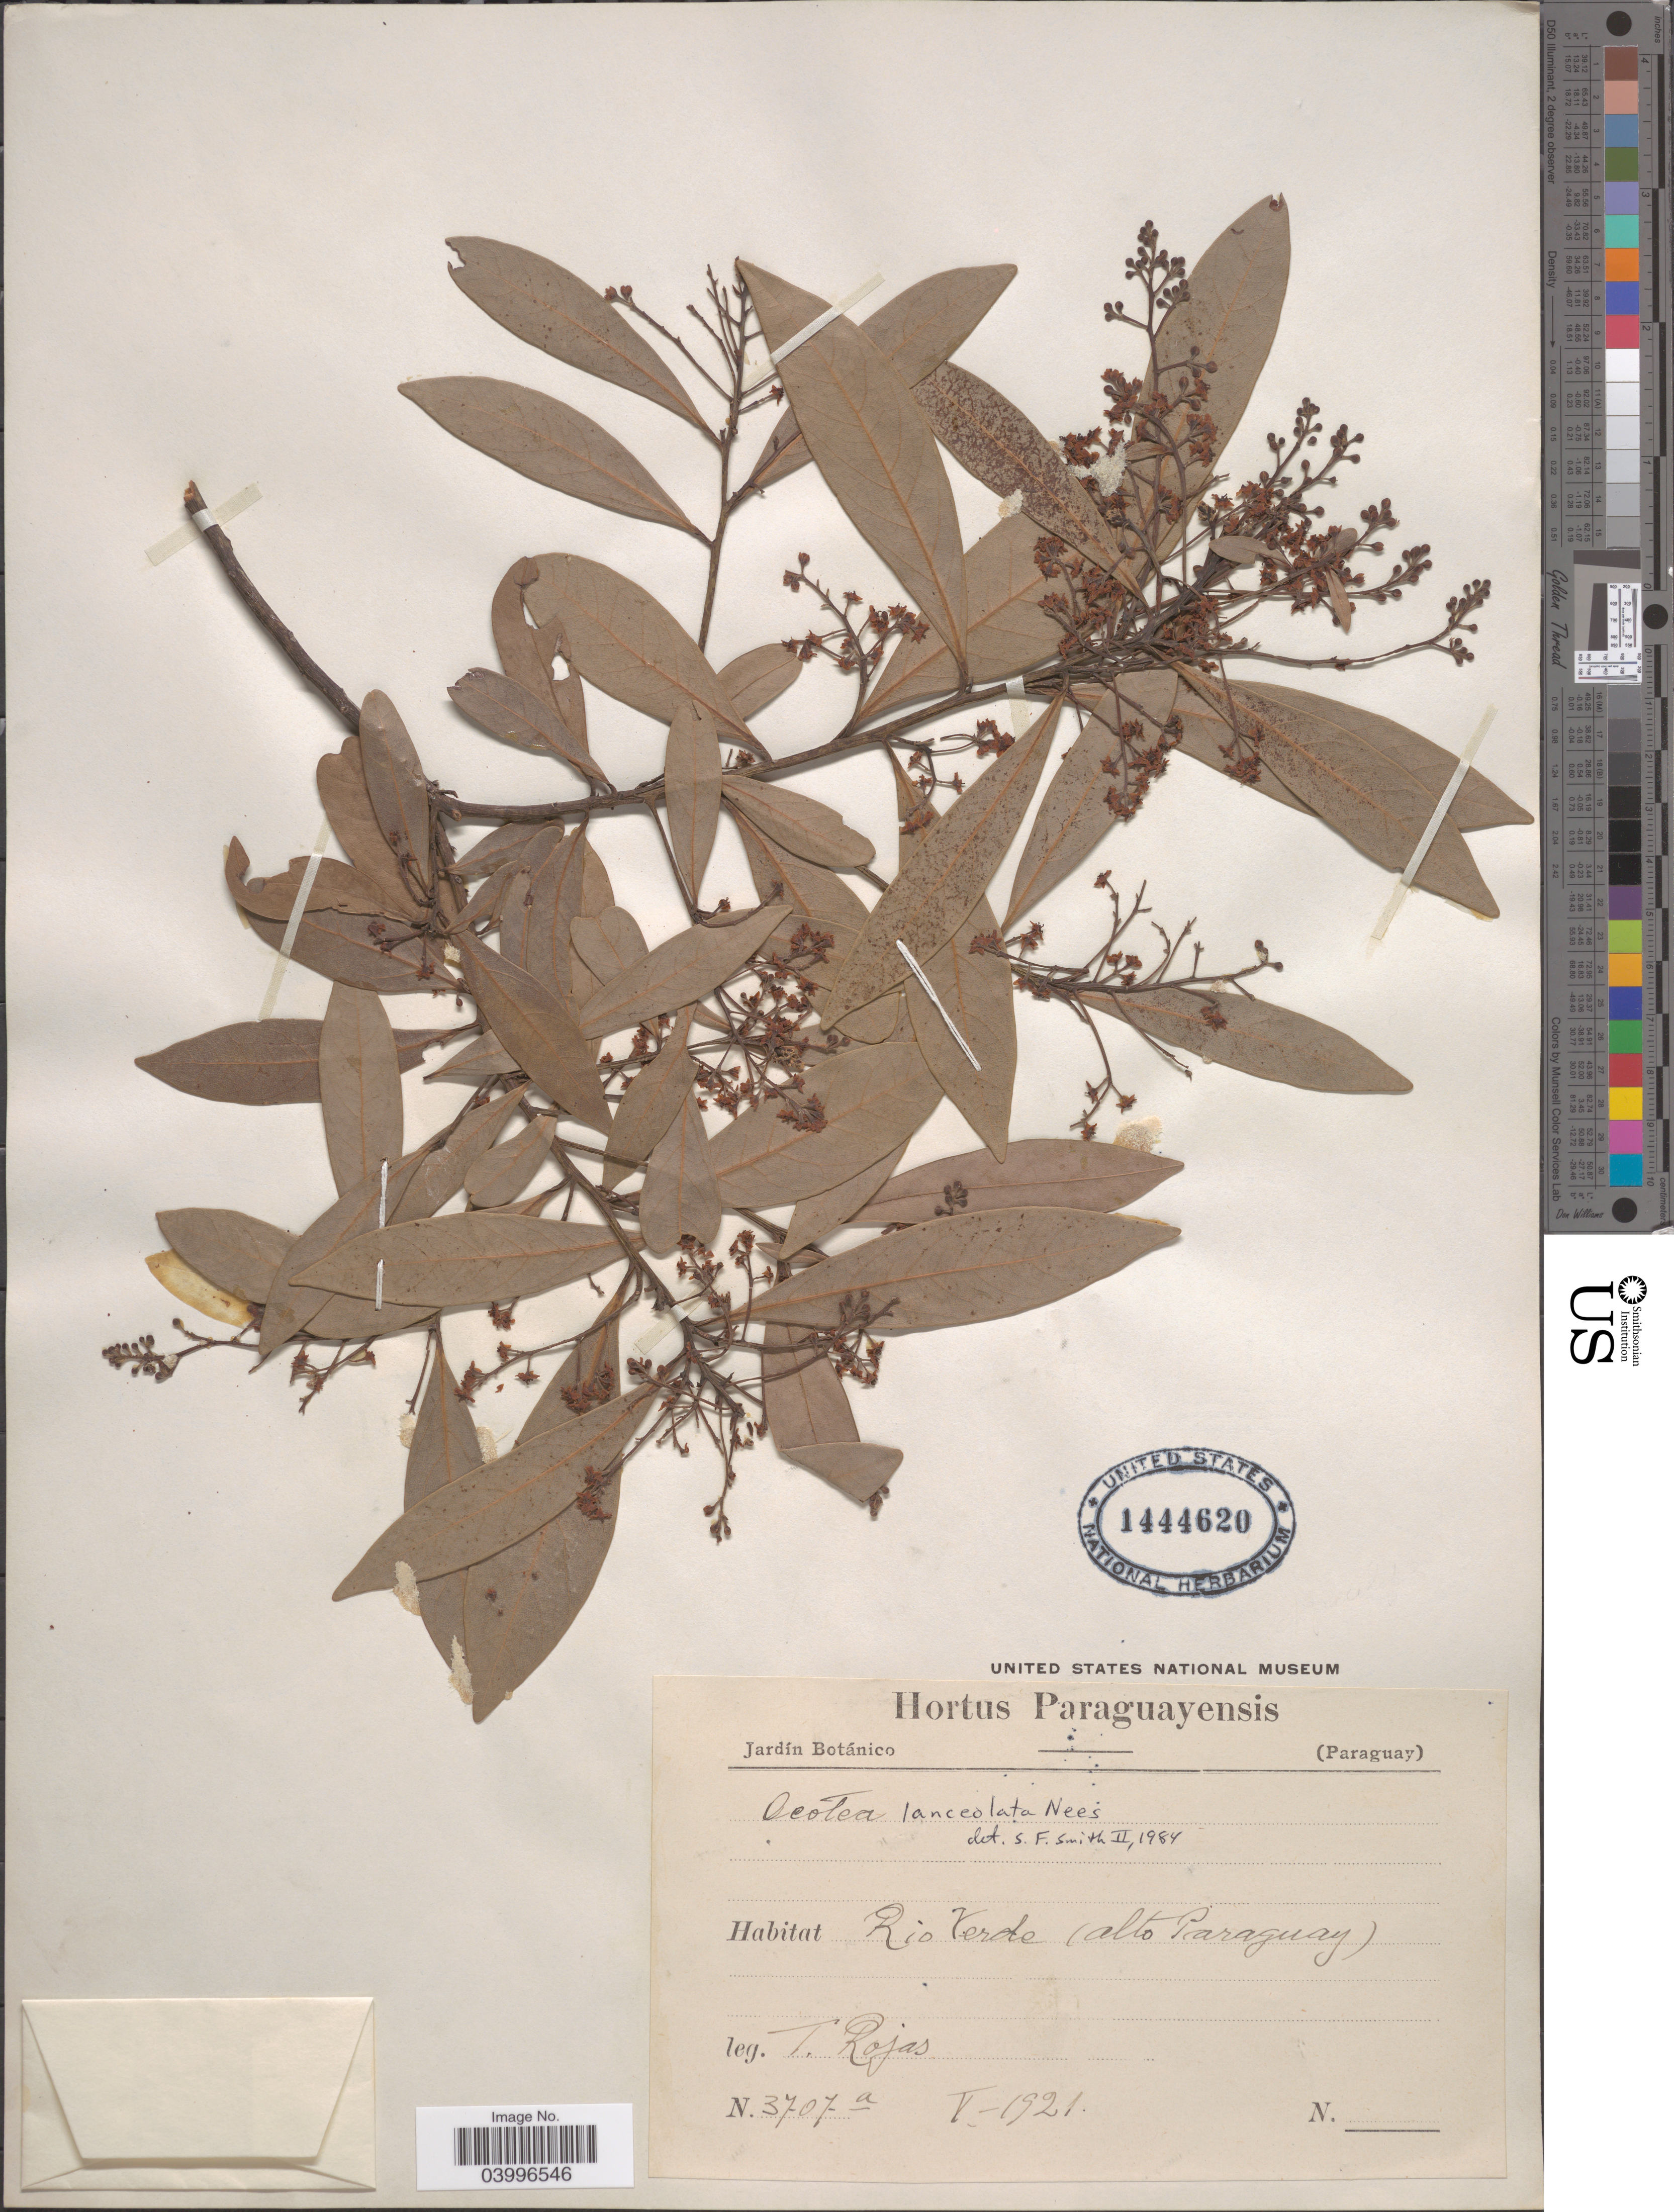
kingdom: Plantae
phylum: Tracheophyta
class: Magnoliopsida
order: Laurales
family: Lauraceae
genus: Ocotea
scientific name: Ocotea lanceolata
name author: Nees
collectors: T. Rojas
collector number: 3707a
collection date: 1921-05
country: Paraguay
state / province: Alto Paraguay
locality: Rio Verde.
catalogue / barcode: US 1444620